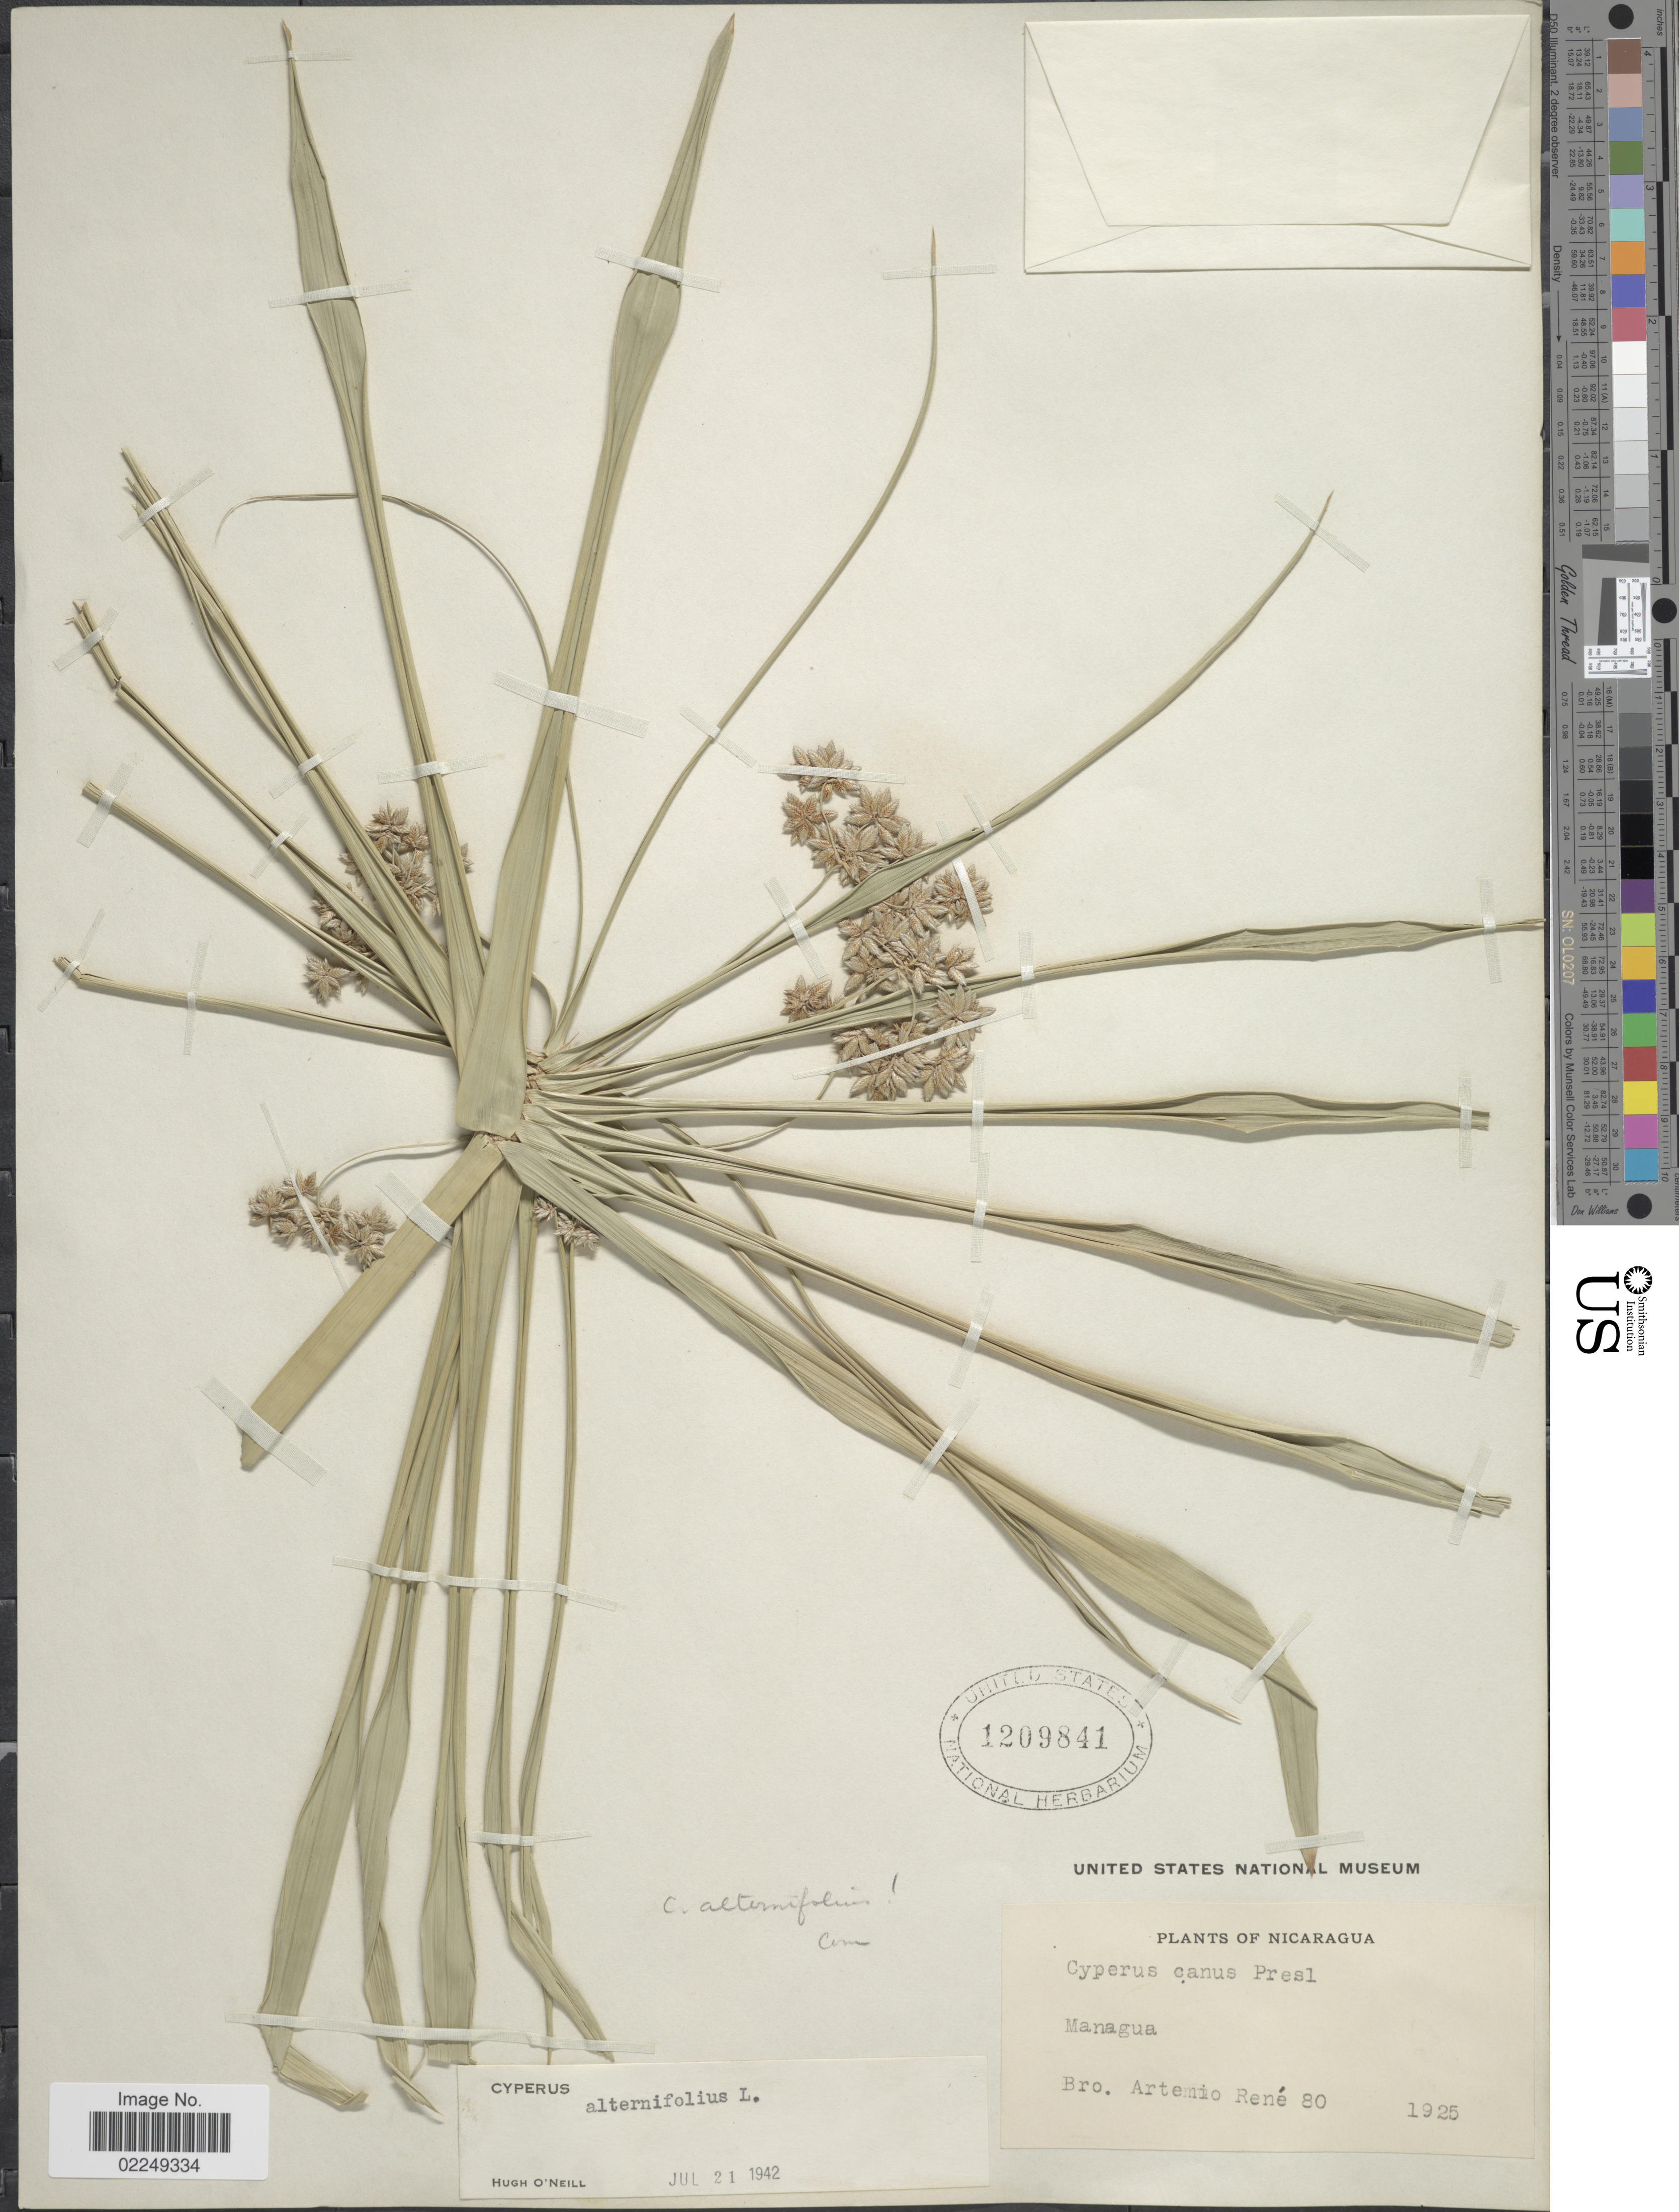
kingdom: Plantae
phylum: Tracheophyta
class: Liliopsida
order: Poales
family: Cyperaceae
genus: Cyperus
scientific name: Cyperus involucratus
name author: Rottb.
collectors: B. Rene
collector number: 80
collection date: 1925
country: Nicaragua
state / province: Managua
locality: Managua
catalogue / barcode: US 1209841